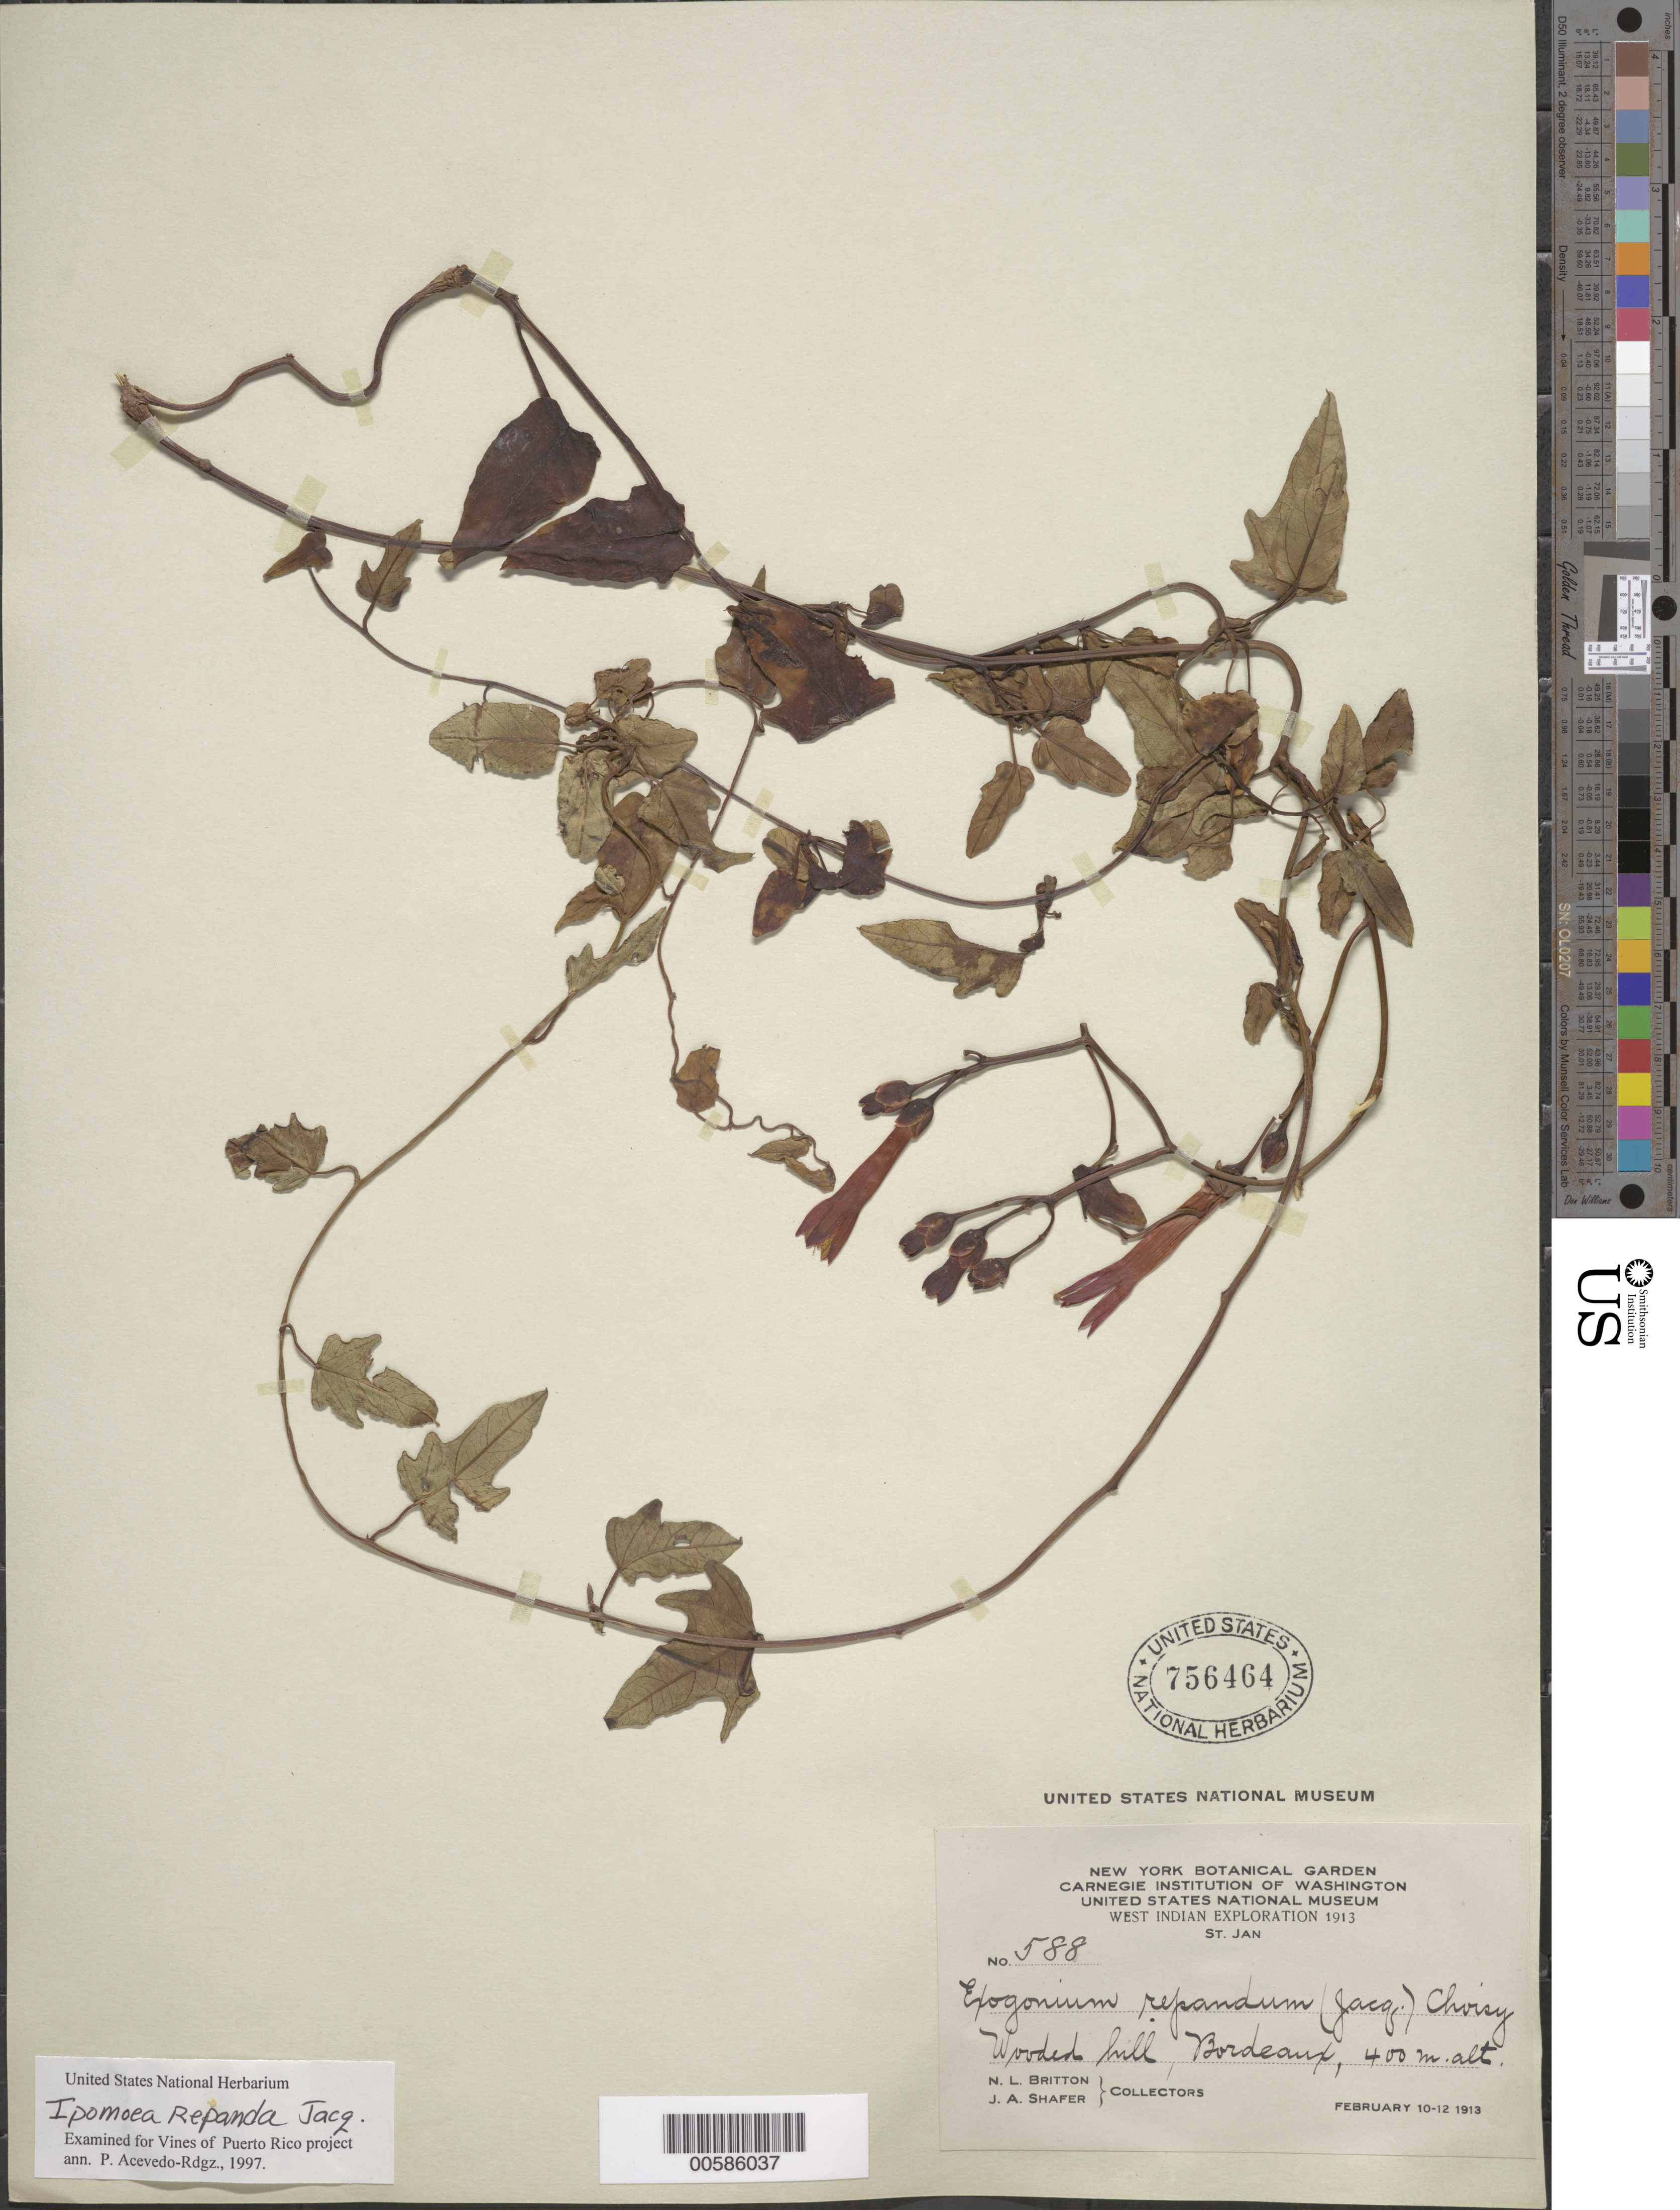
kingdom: Plantae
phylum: Tracheophyta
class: Magnoliopsida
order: Solanales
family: Convolvulaceae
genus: Ipomoea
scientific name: Ipomoea repanda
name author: Jacq.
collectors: N. Britton & J. A. Shafer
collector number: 588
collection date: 1913-02-10/1913-02-12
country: U.S. Virgin Islands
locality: West Indian, St. Jan, Wooded hill, Bordeaux.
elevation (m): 400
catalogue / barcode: US 756464